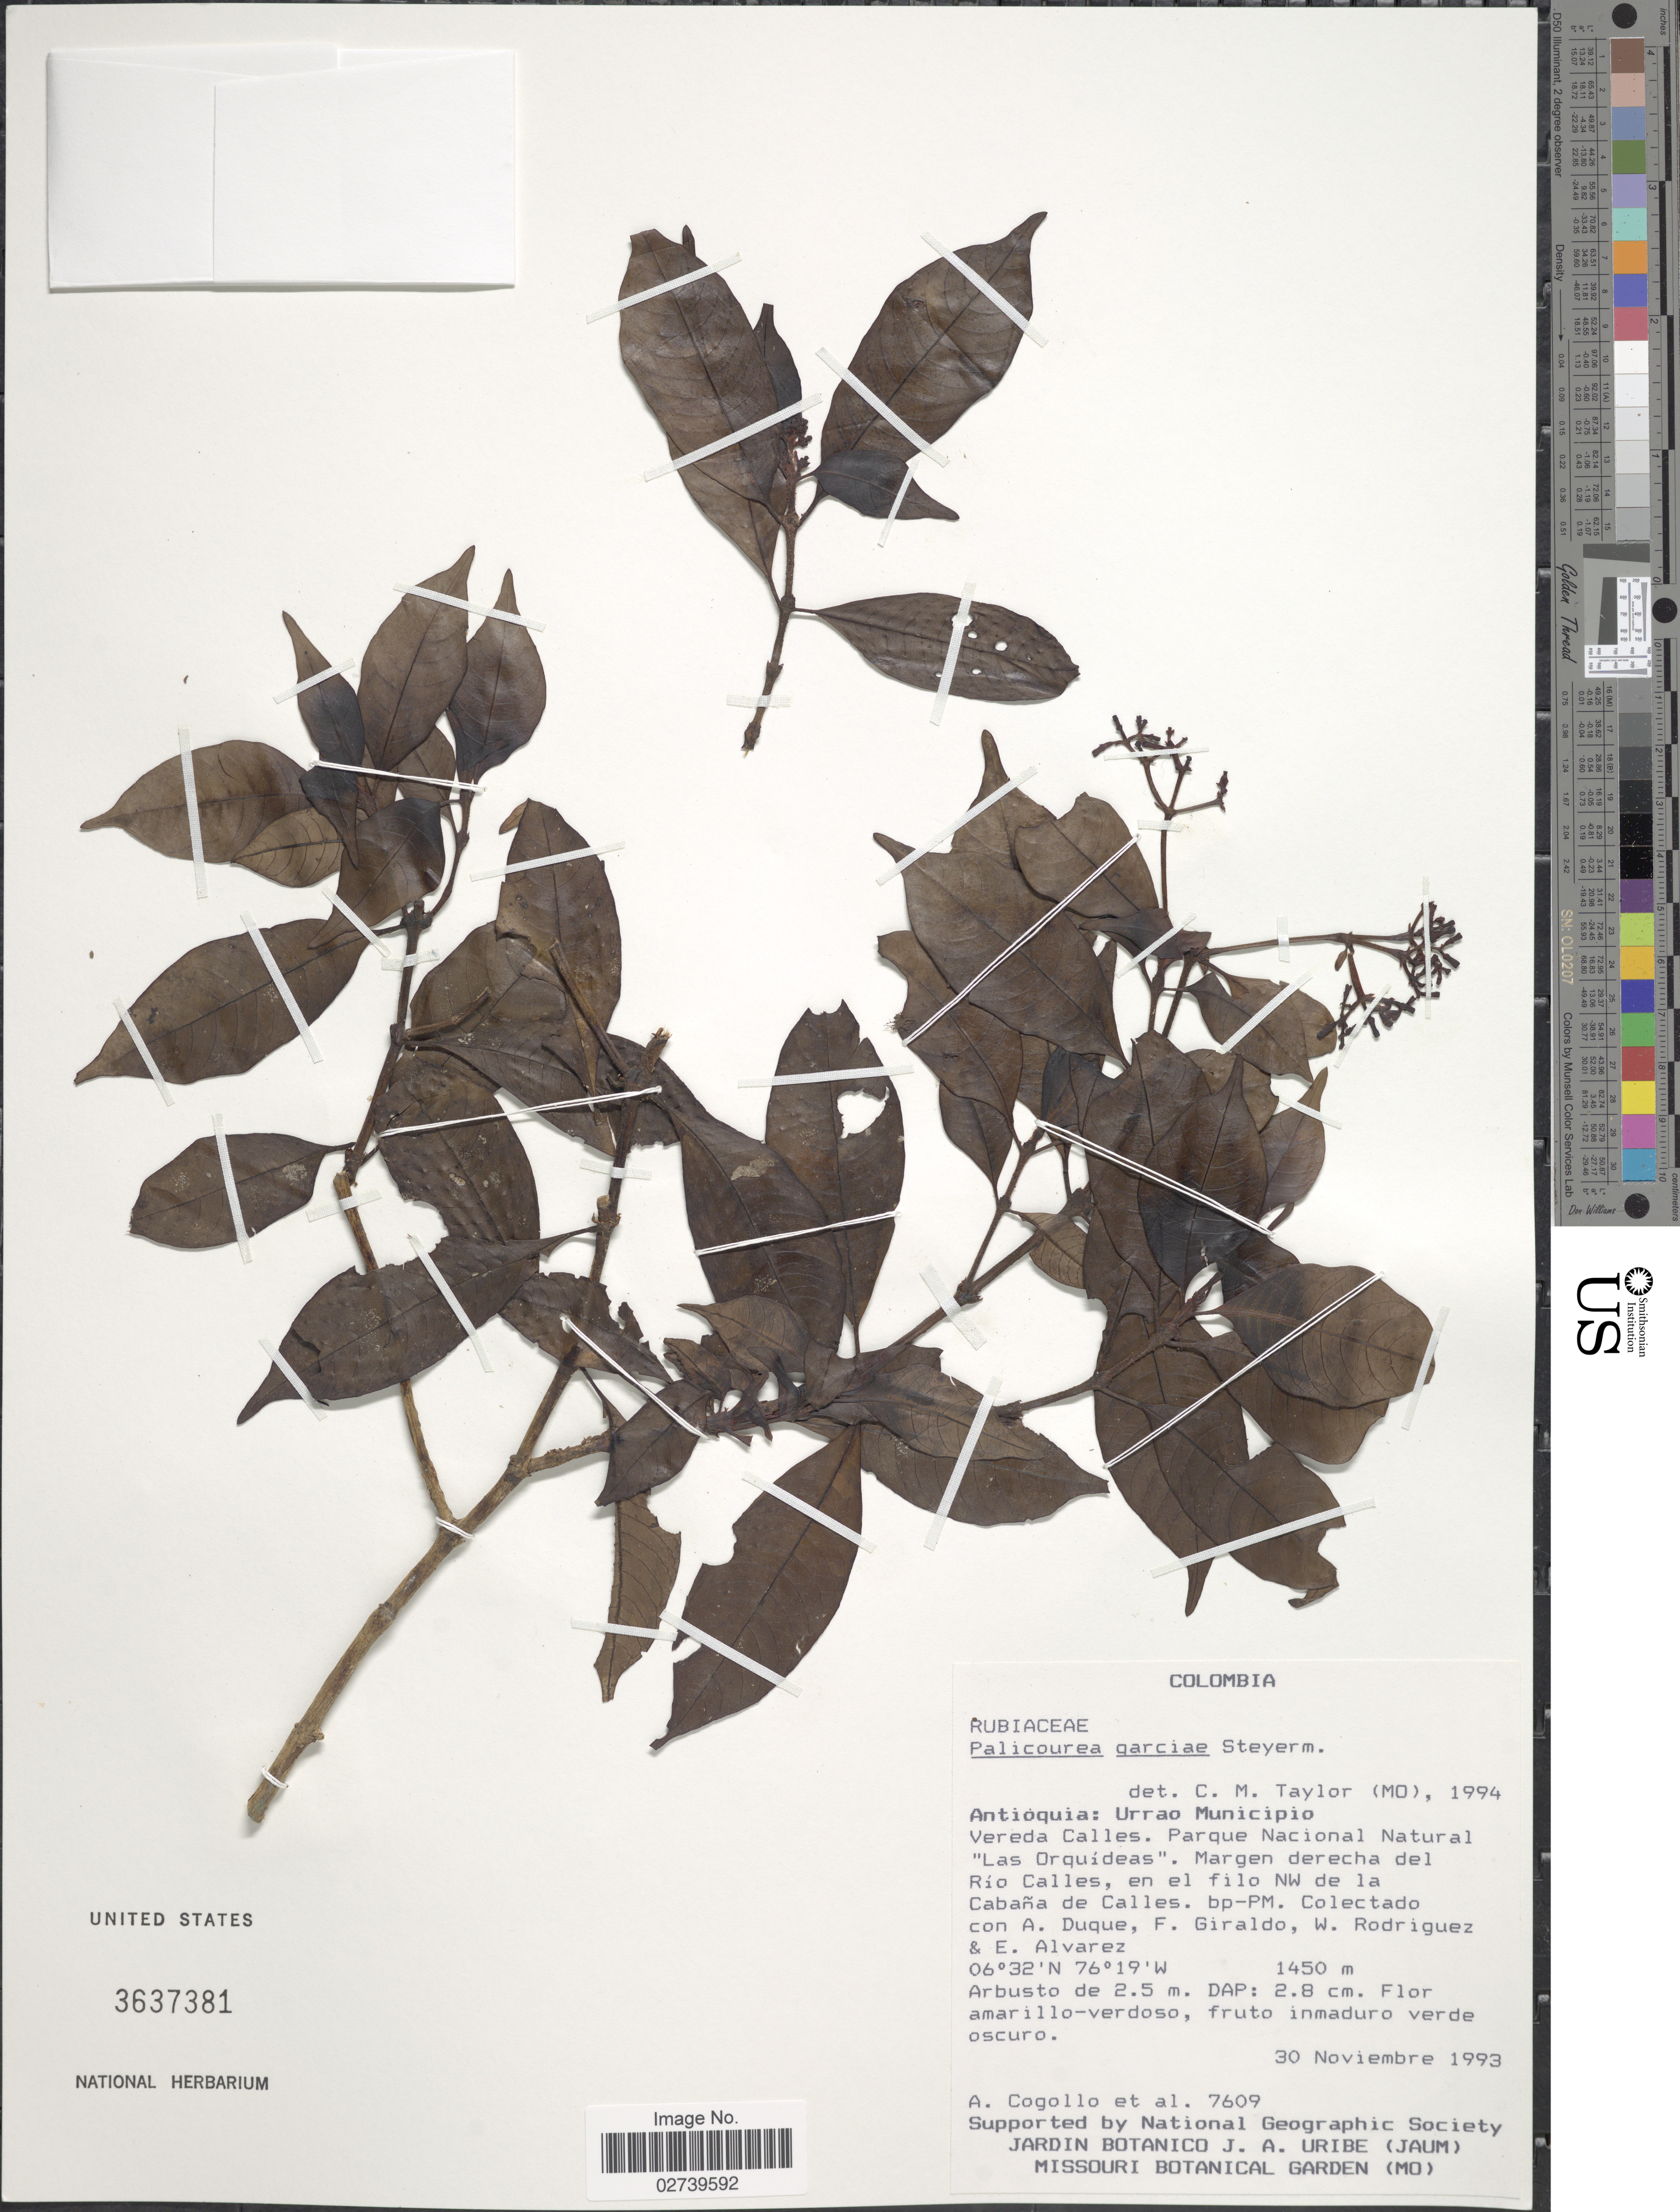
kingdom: Plantae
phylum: Tracheophyta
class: Magnoliopsida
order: Gentianales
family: Rubiaceae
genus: Palicourea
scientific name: Palicourea garciae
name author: Standl.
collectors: A. Cogollo, A. Duque, F. Giraldo, W. Rodriguez & E. Alvarez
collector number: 7609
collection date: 1993-11-30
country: Colombia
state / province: Antioquia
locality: Urrao Municipio, Vereda Calles, Parque Nacional Natural "Las Orquideas", Margen derecha del Rio Calles, en el filo NW de la Cabana de Calles, bp-PM.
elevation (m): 1450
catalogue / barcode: US 3637381